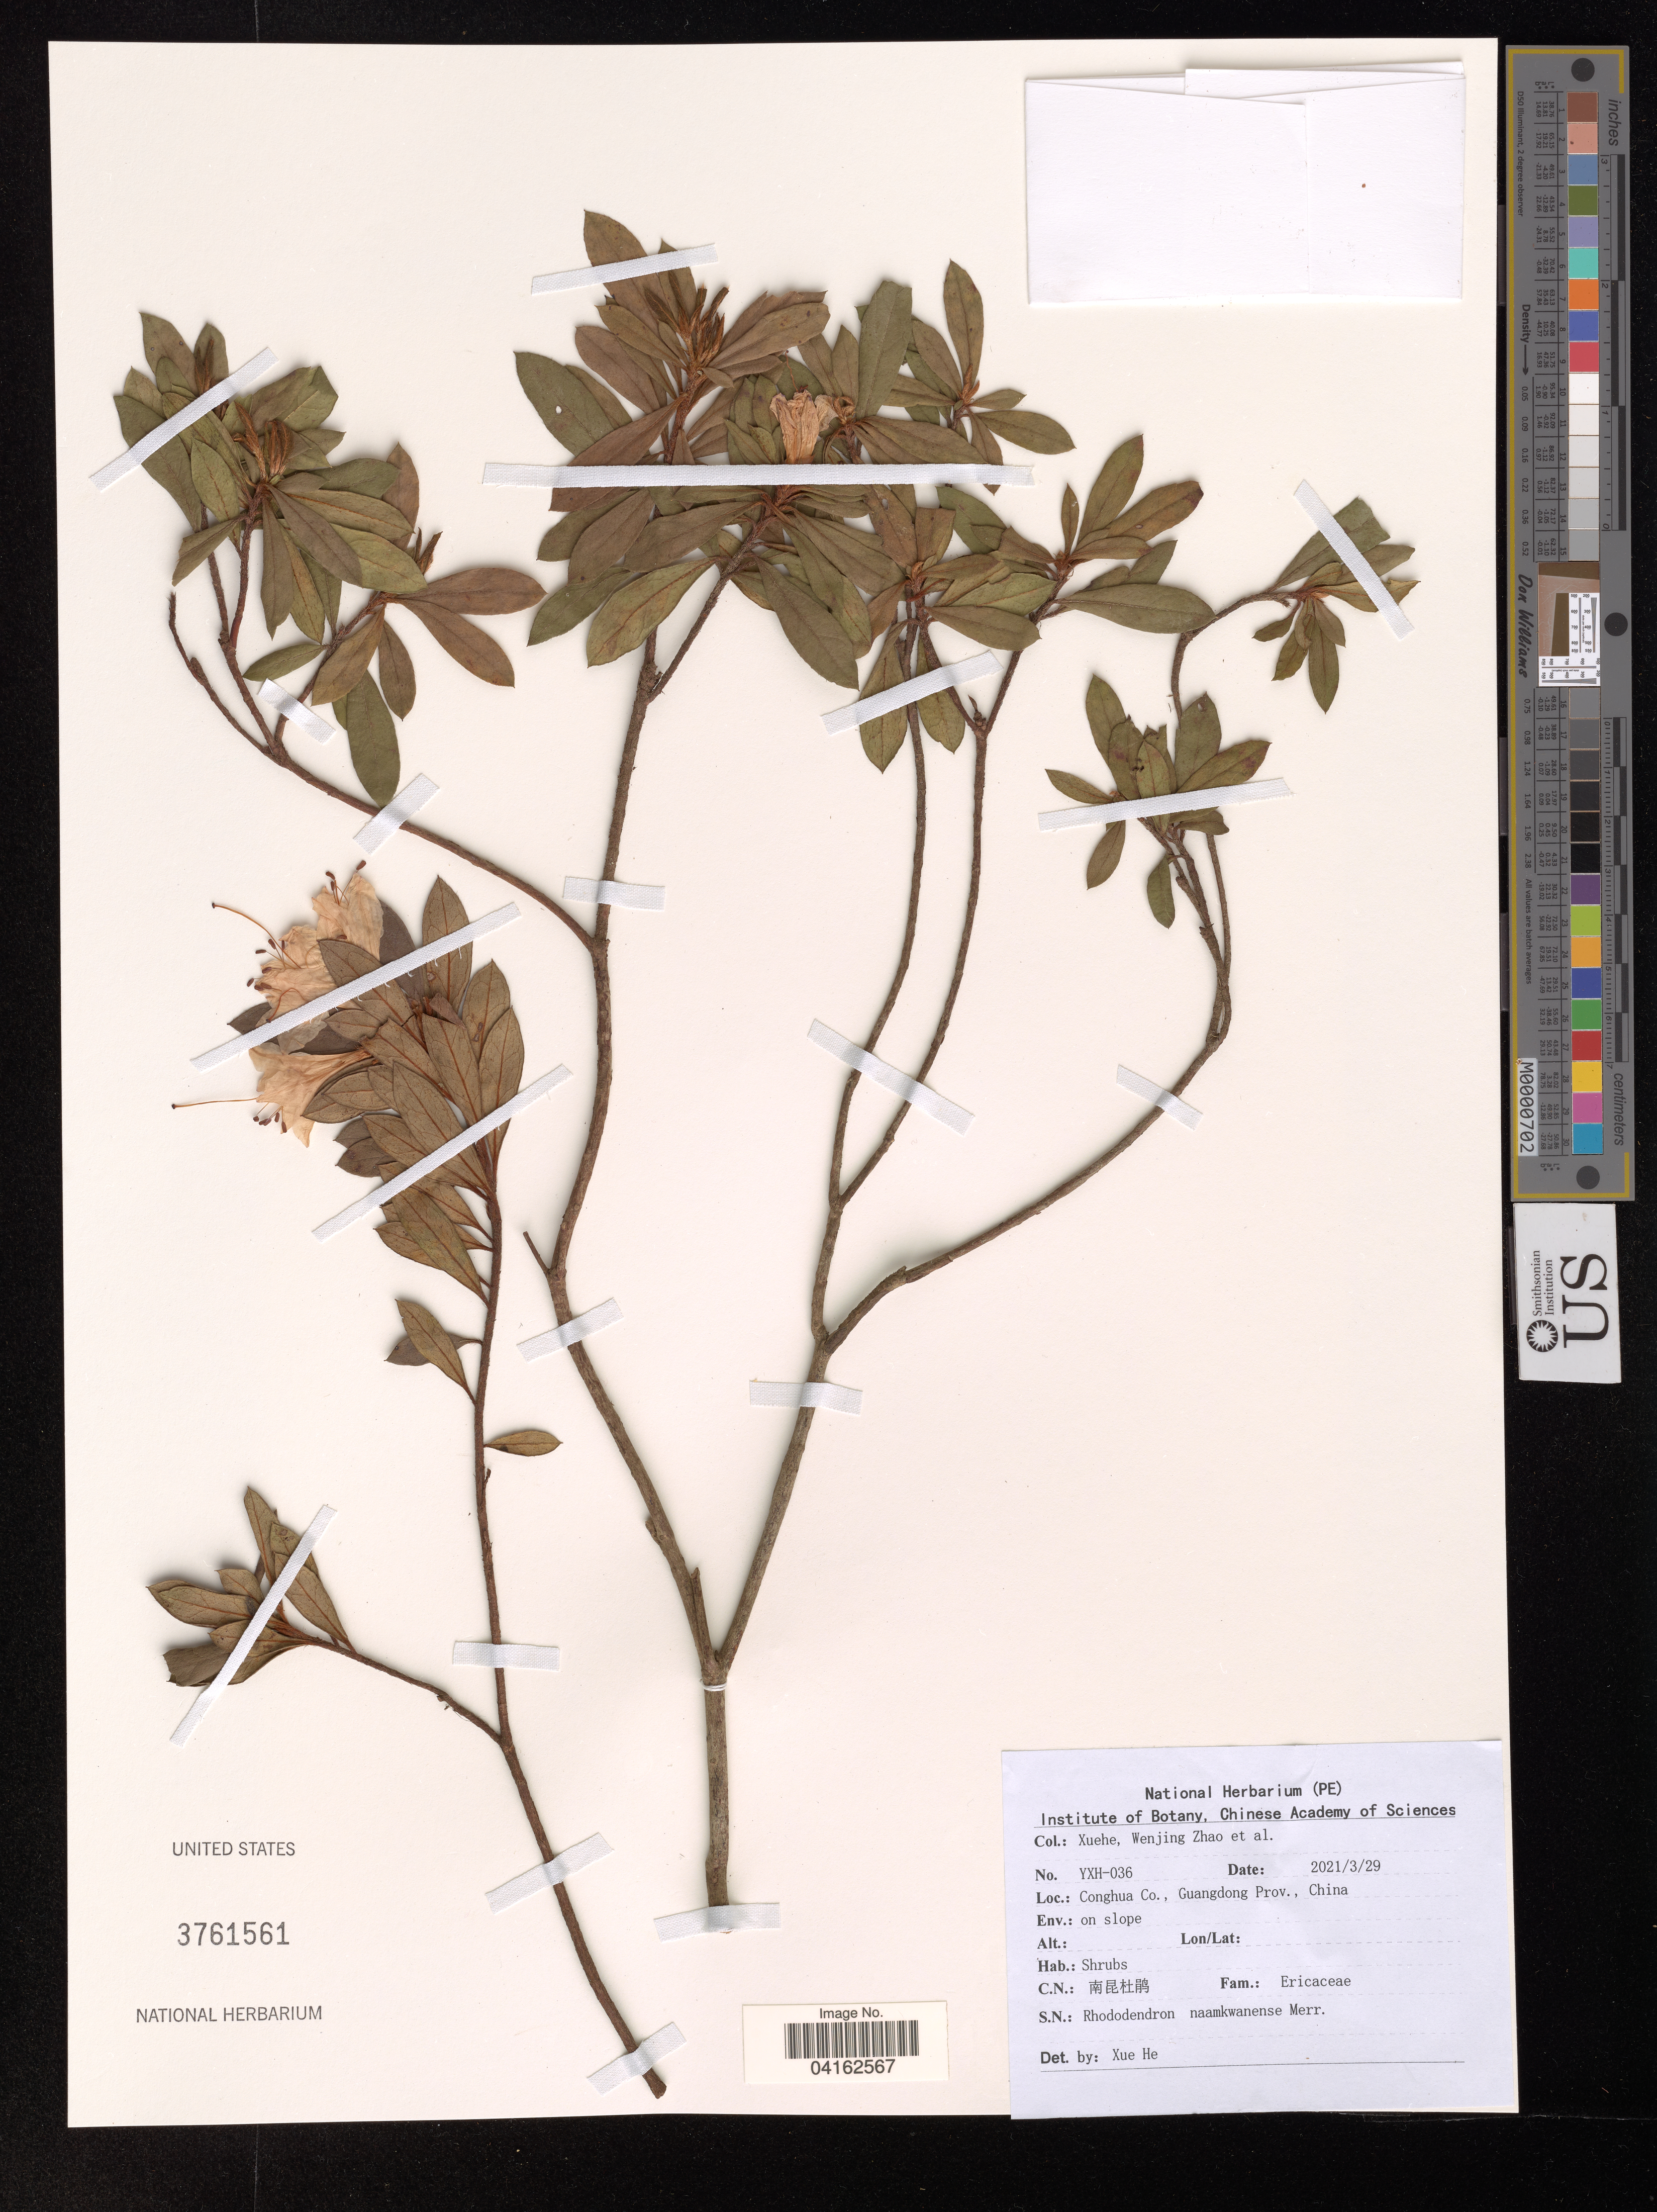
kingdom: Plantae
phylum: Tracheophyta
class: Magnoliopsida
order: Ericales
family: Ericaceae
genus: Rhododendron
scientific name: Rhododendron naamkwanense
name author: Merr.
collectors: W. Xuehe & et al.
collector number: YXH-036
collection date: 2021-03-29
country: China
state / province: Guangdong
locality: Conghua Co.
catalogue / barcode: US 3761561